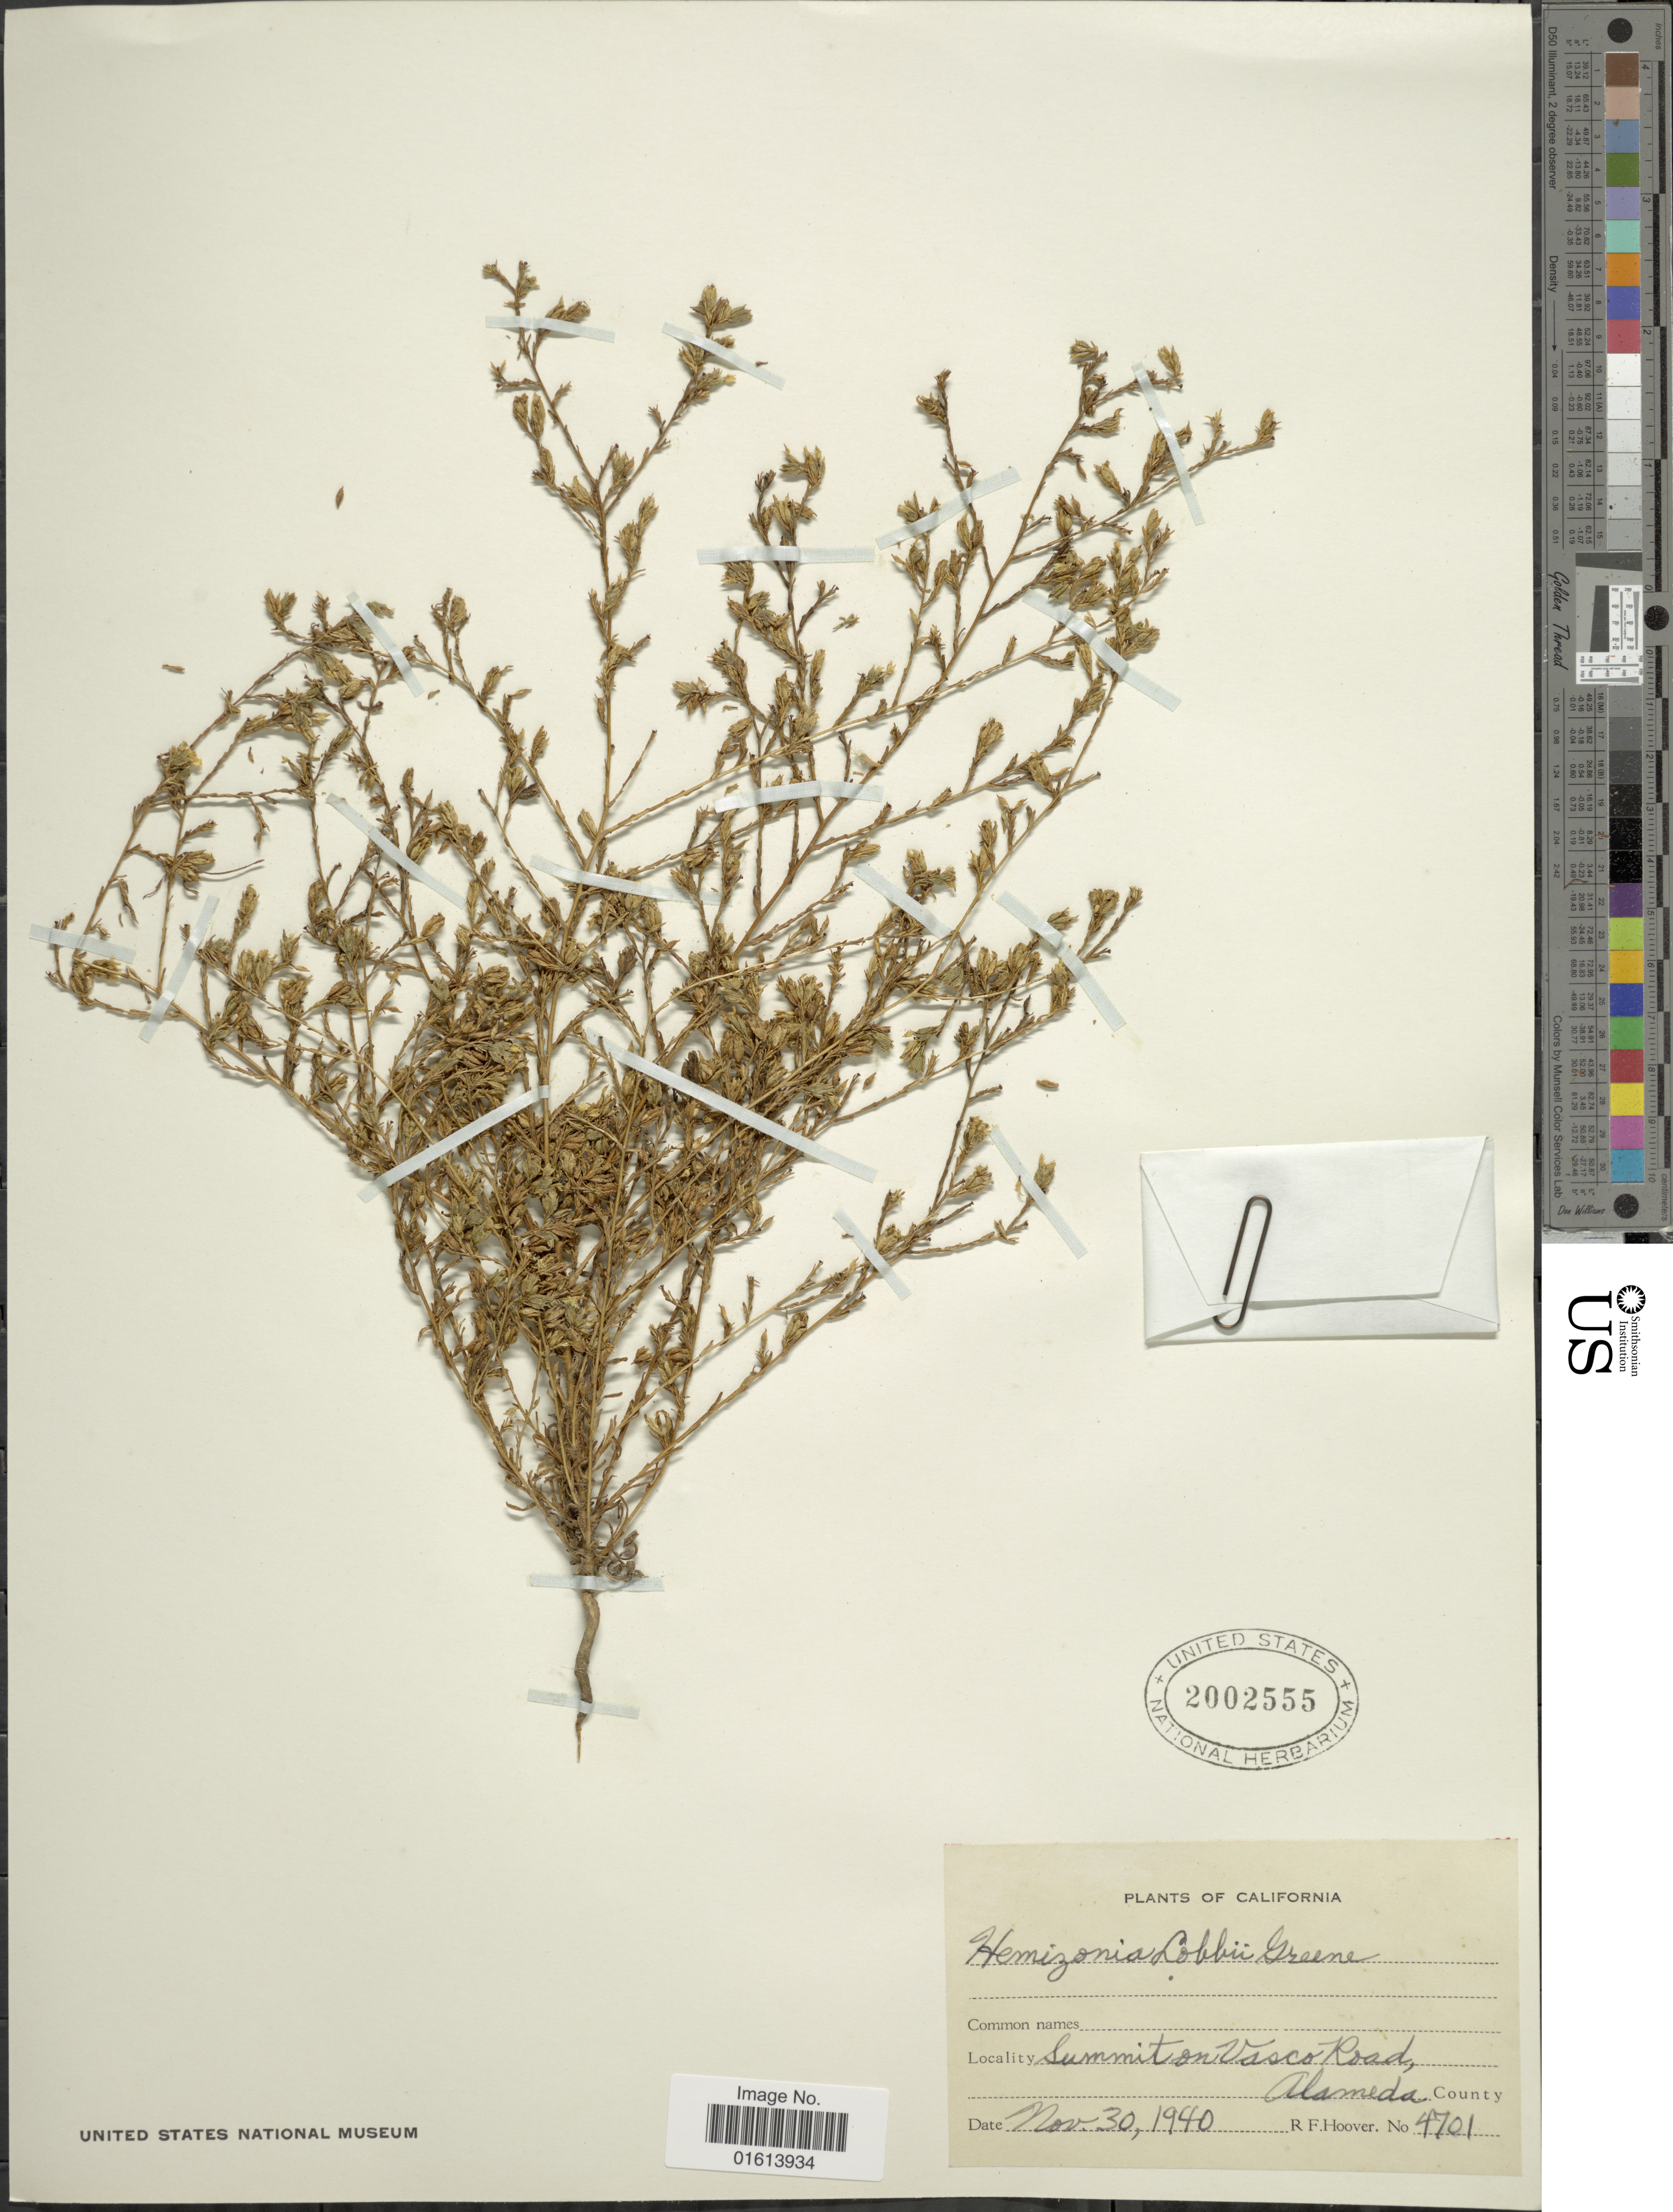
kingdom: Plantae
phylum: Tracheophyta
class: Magnoliopsida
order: Asterales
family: Asteraceae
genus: Deinandra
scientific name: Deinandra lobbii subsp. lobbii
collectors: R. F. Hoover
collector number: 4701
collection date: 1940-11-30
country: United States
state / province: California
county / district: Alameda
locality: California. Summit on Vasco Road. Alameda County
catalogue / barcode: US 2002555